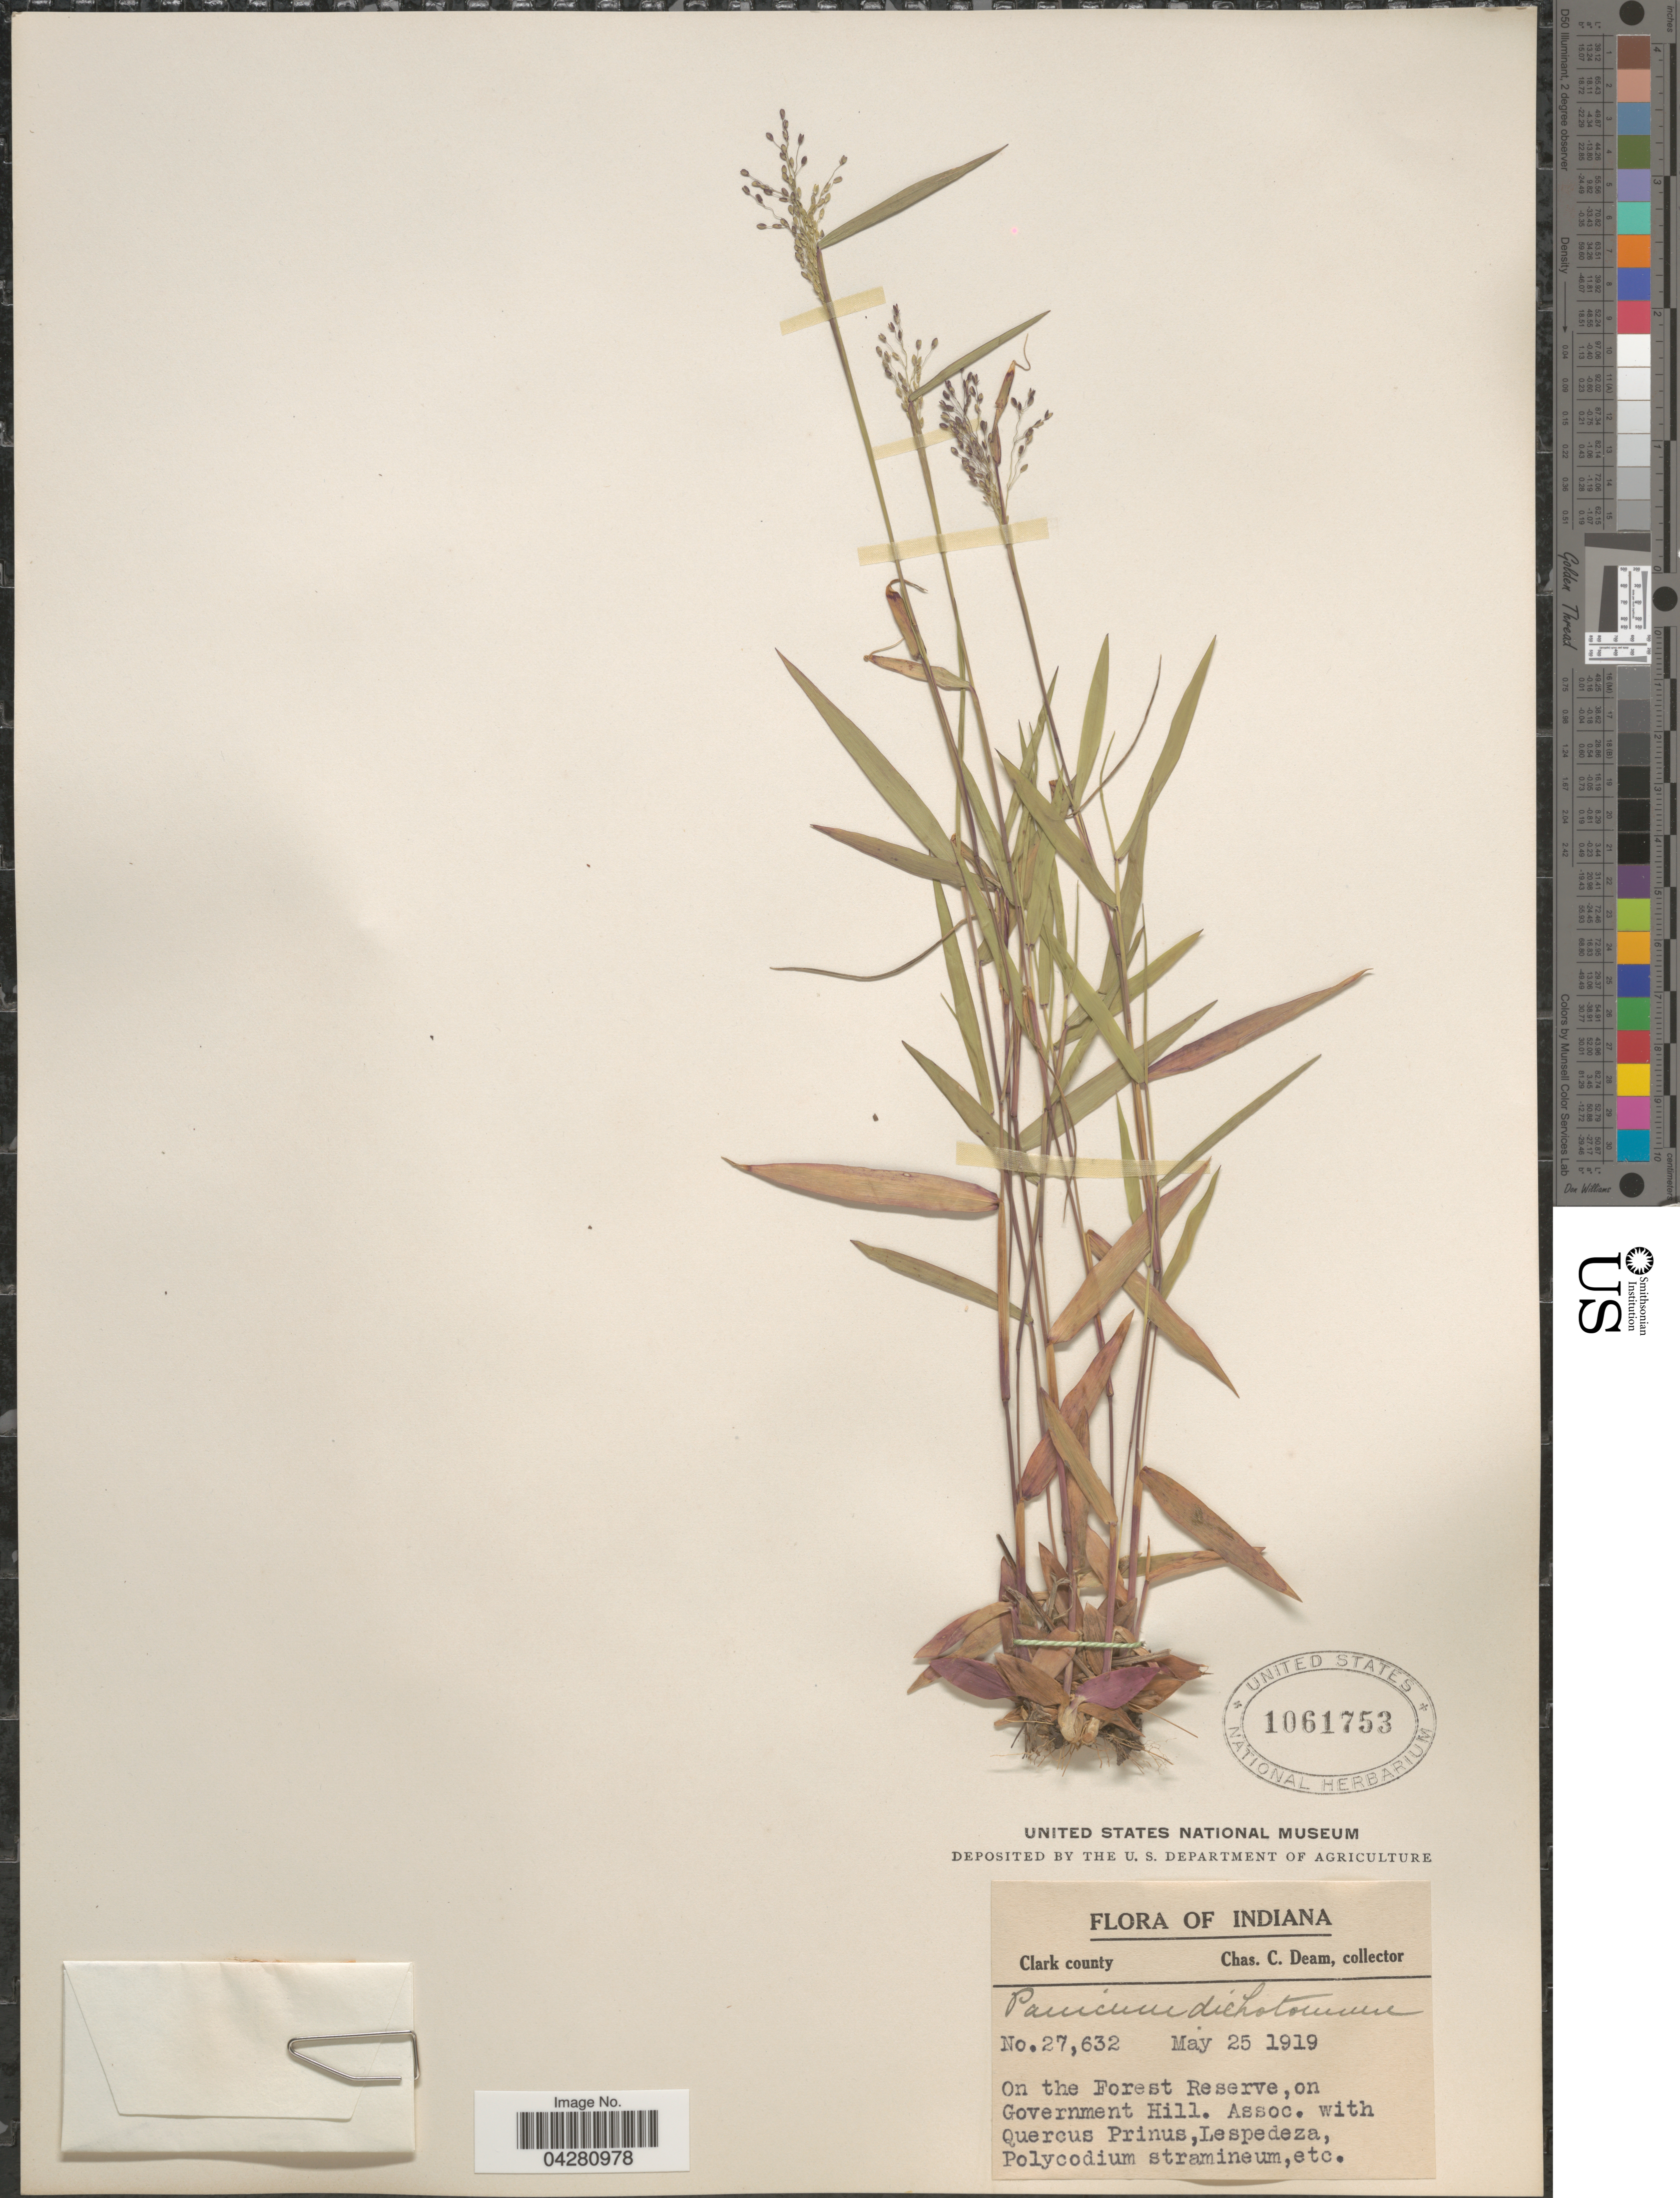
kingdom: Plantae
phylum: Tracheophyta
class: Liliopsida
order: Poales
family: Poaceae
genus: Dichanthelium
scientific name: Dichanthelium dichotomum var. dichotomum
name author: (L.) Gould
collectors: C. C. Deam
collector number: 27632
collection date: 1919-05-25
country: United States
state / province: Indiana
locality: Clark county. On the Forest Reserve, on Government Hill.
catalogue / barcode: US 1061753